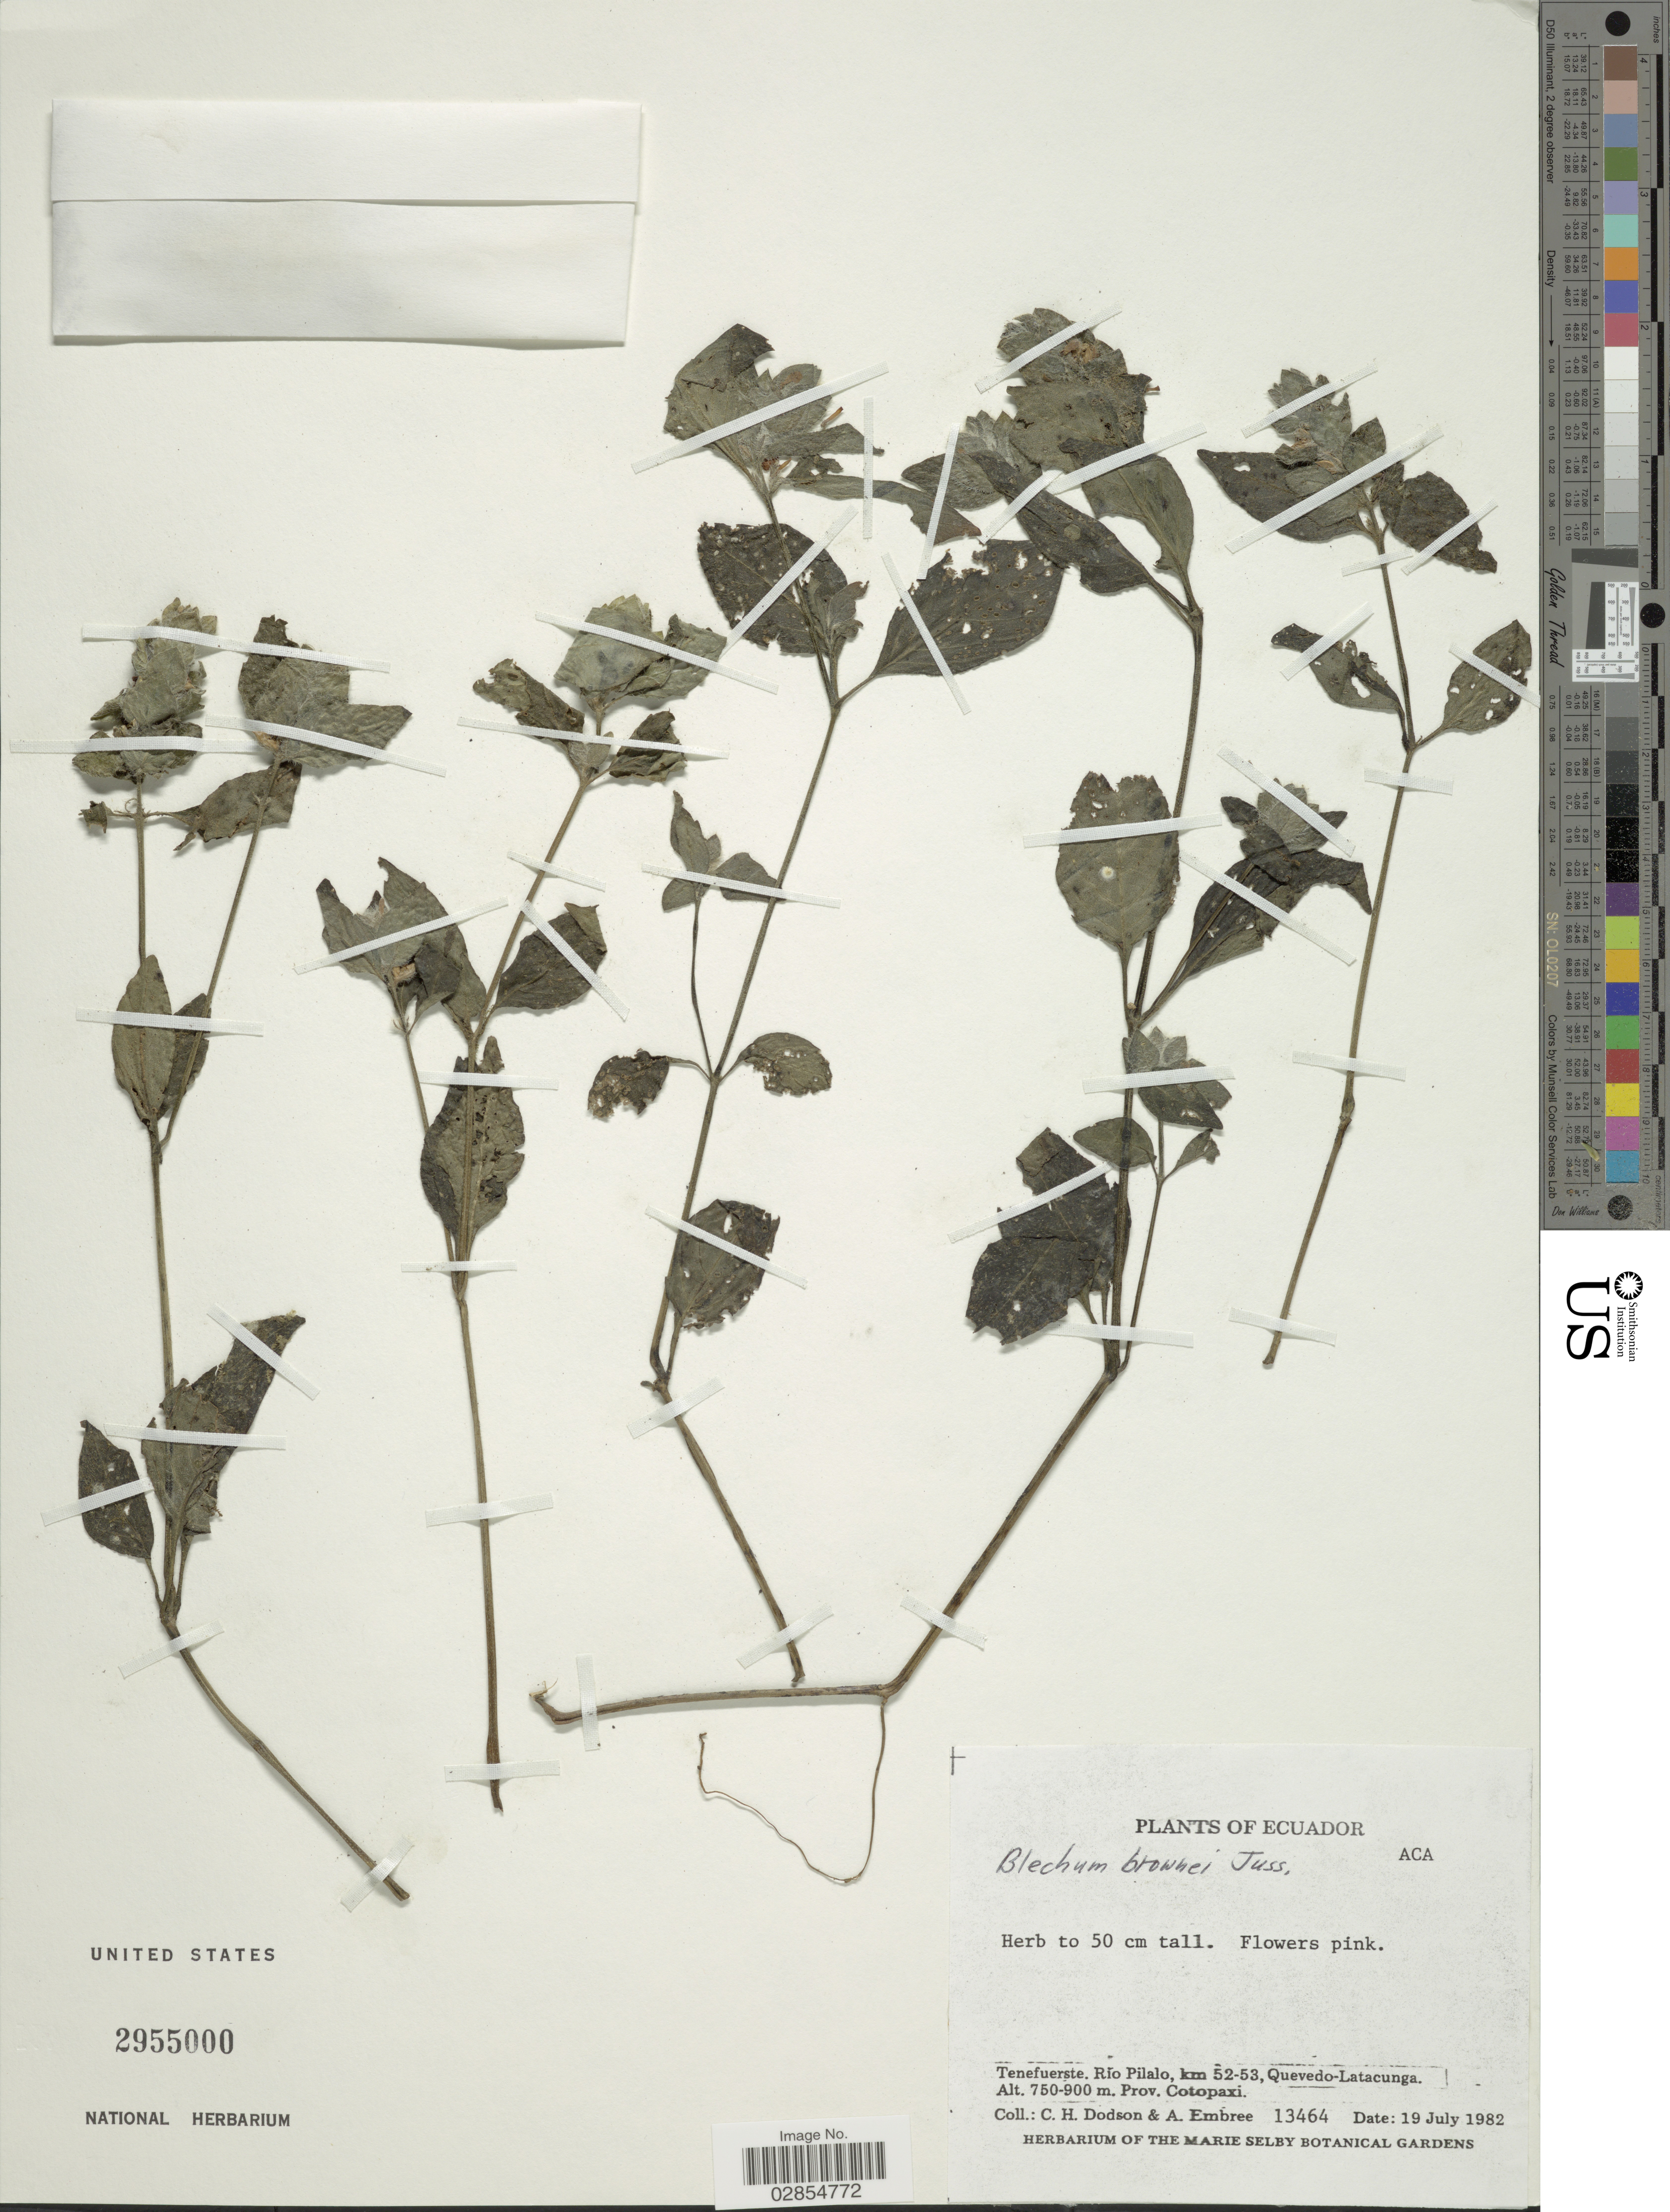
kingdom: Plantae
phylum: Tracheophyta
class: Magnoliopsida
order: Lamiales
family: Acanthaceae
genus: Blechum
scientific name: Blechum brownei f. puberulum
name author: Leonard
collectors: C. H. Dodson & A. Embree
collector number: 13464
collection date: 1982-07-19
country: Ecuador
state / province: Cotopaxi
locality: Tenefuerste. Río Pilalo, km 52-53, Quevedo-Latacunga. Prov. Cotopaxi.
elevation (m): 750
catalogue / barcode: US 2955000